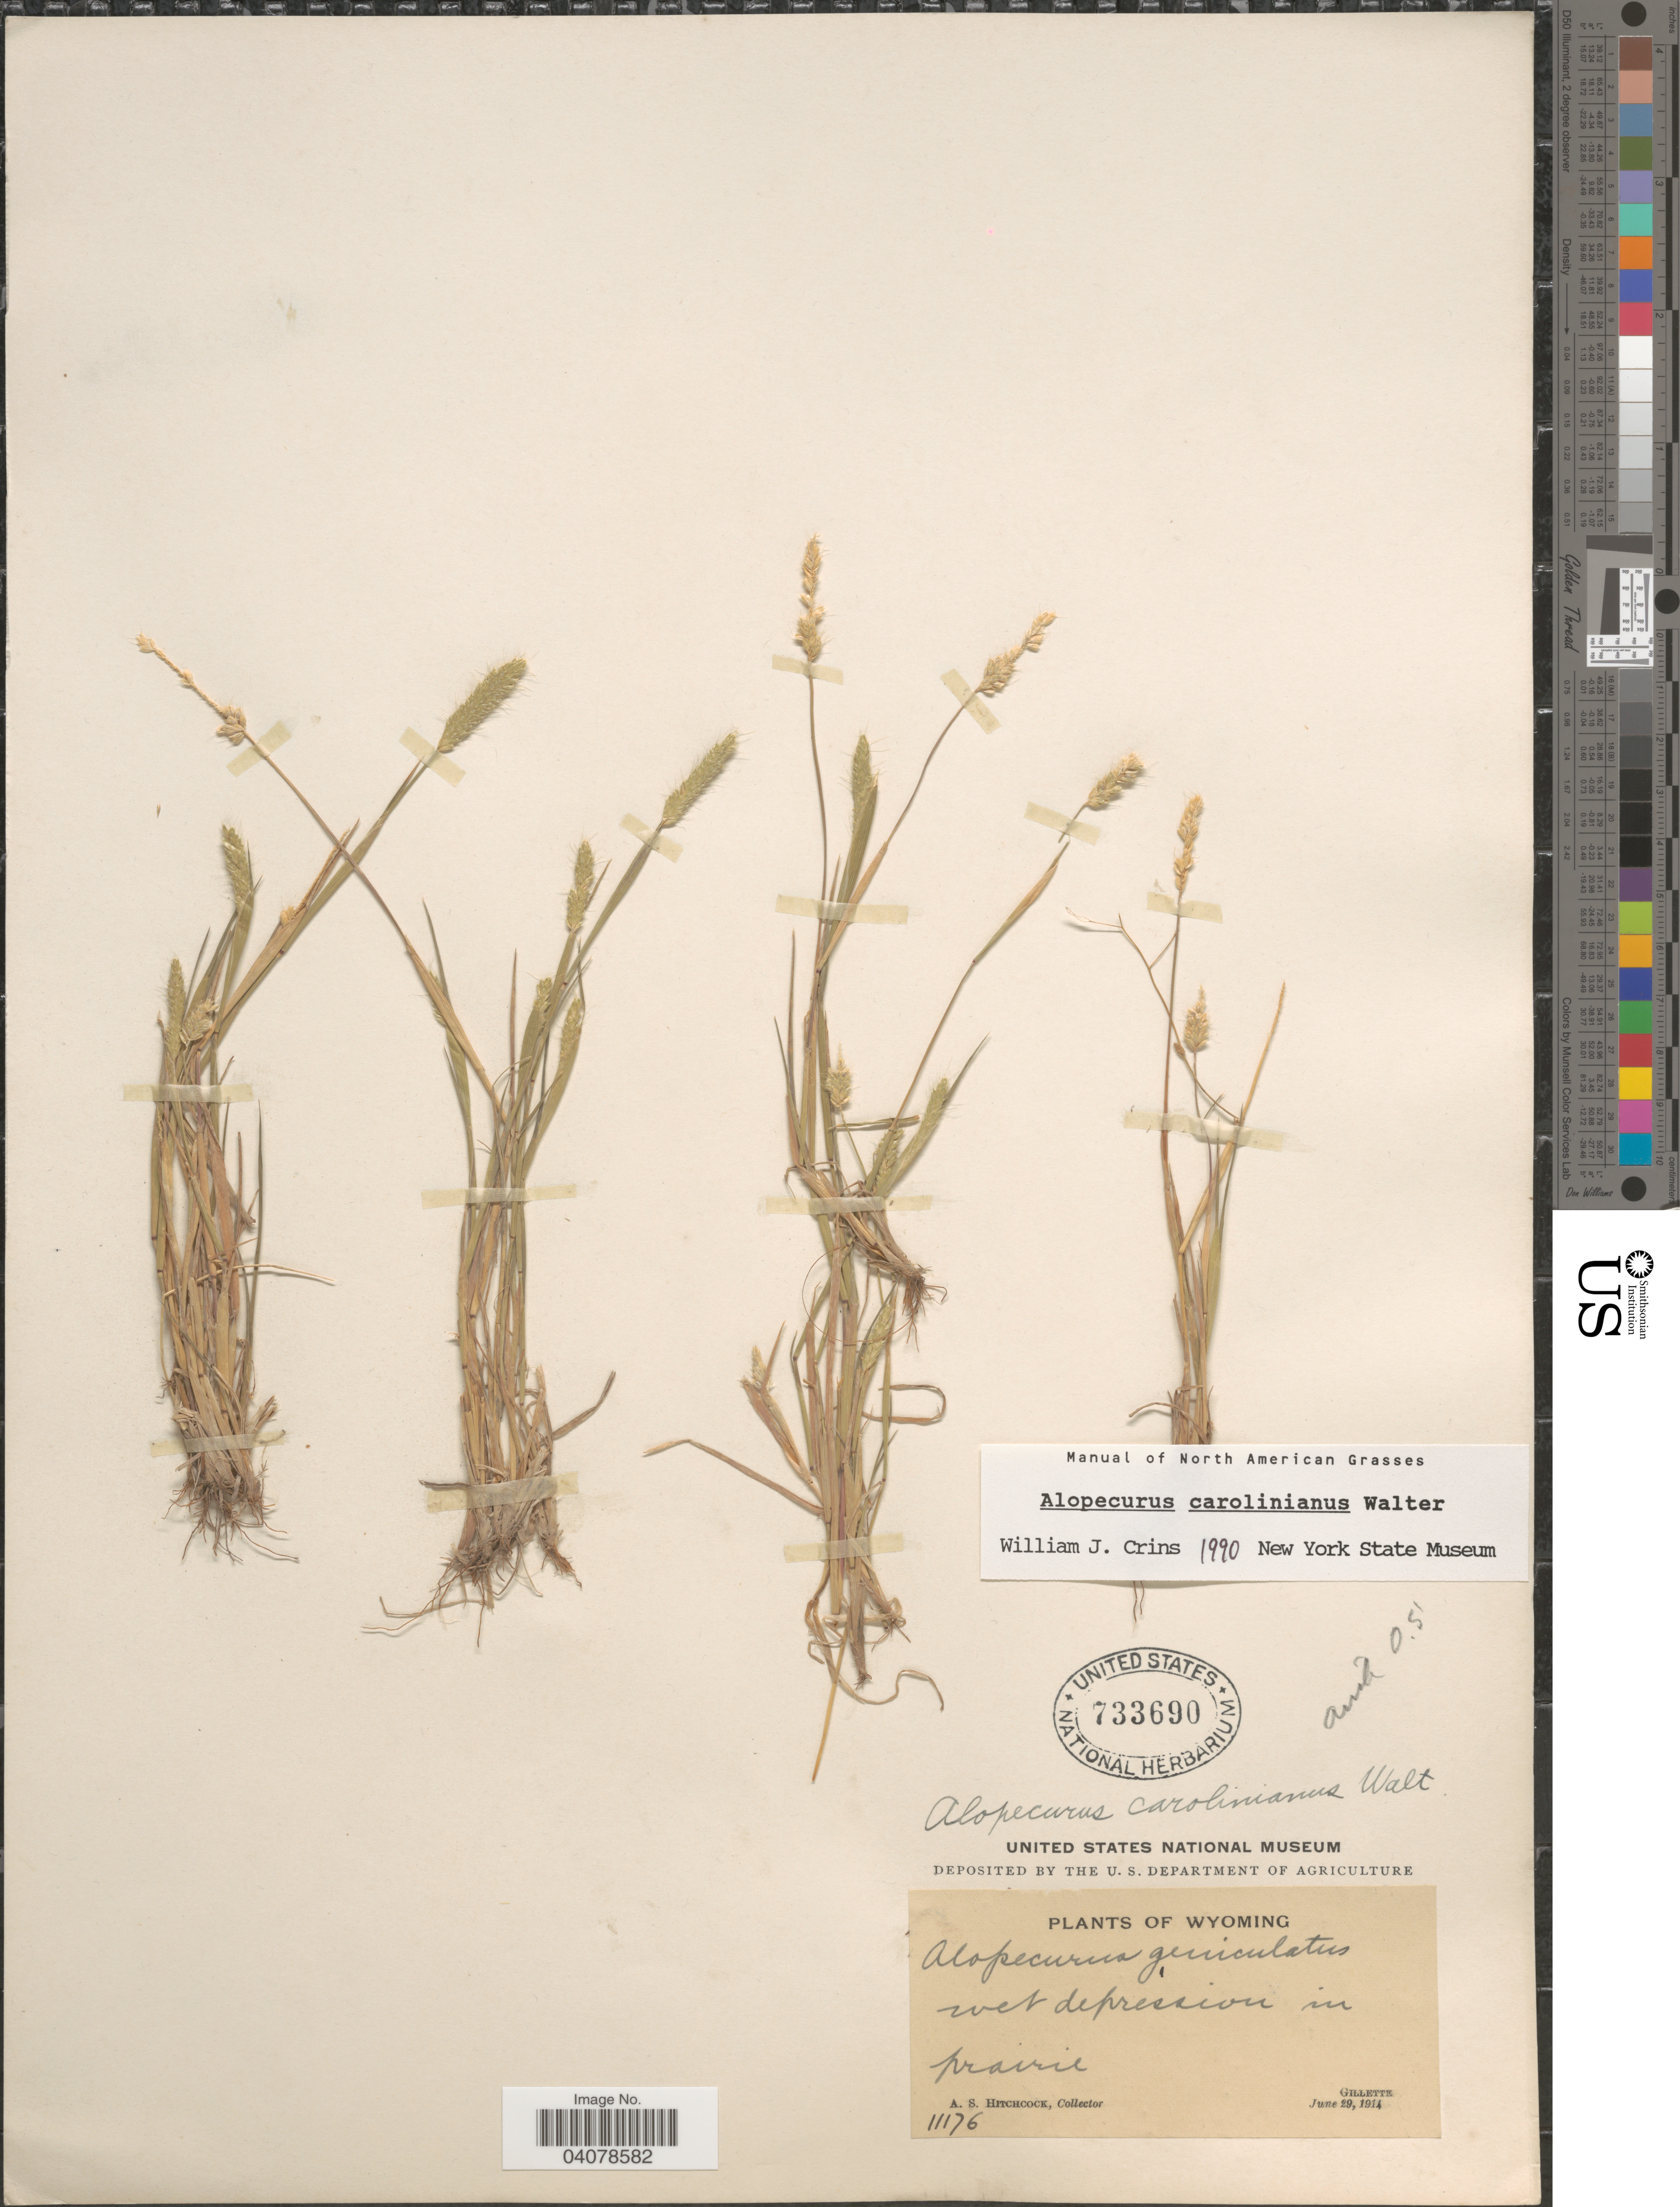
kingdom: Plantae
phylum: Tracheophyta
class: Liliopsida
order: Poales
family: Poaceae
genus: Alopecurus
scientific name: Alopecurus carolinianus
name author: Walter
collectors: A. S. Hitchcock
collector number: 11176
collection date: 1914-06-29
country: United States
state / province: Wyoming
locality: Wet depression in prairie. Gillette.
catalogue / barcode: US 733690